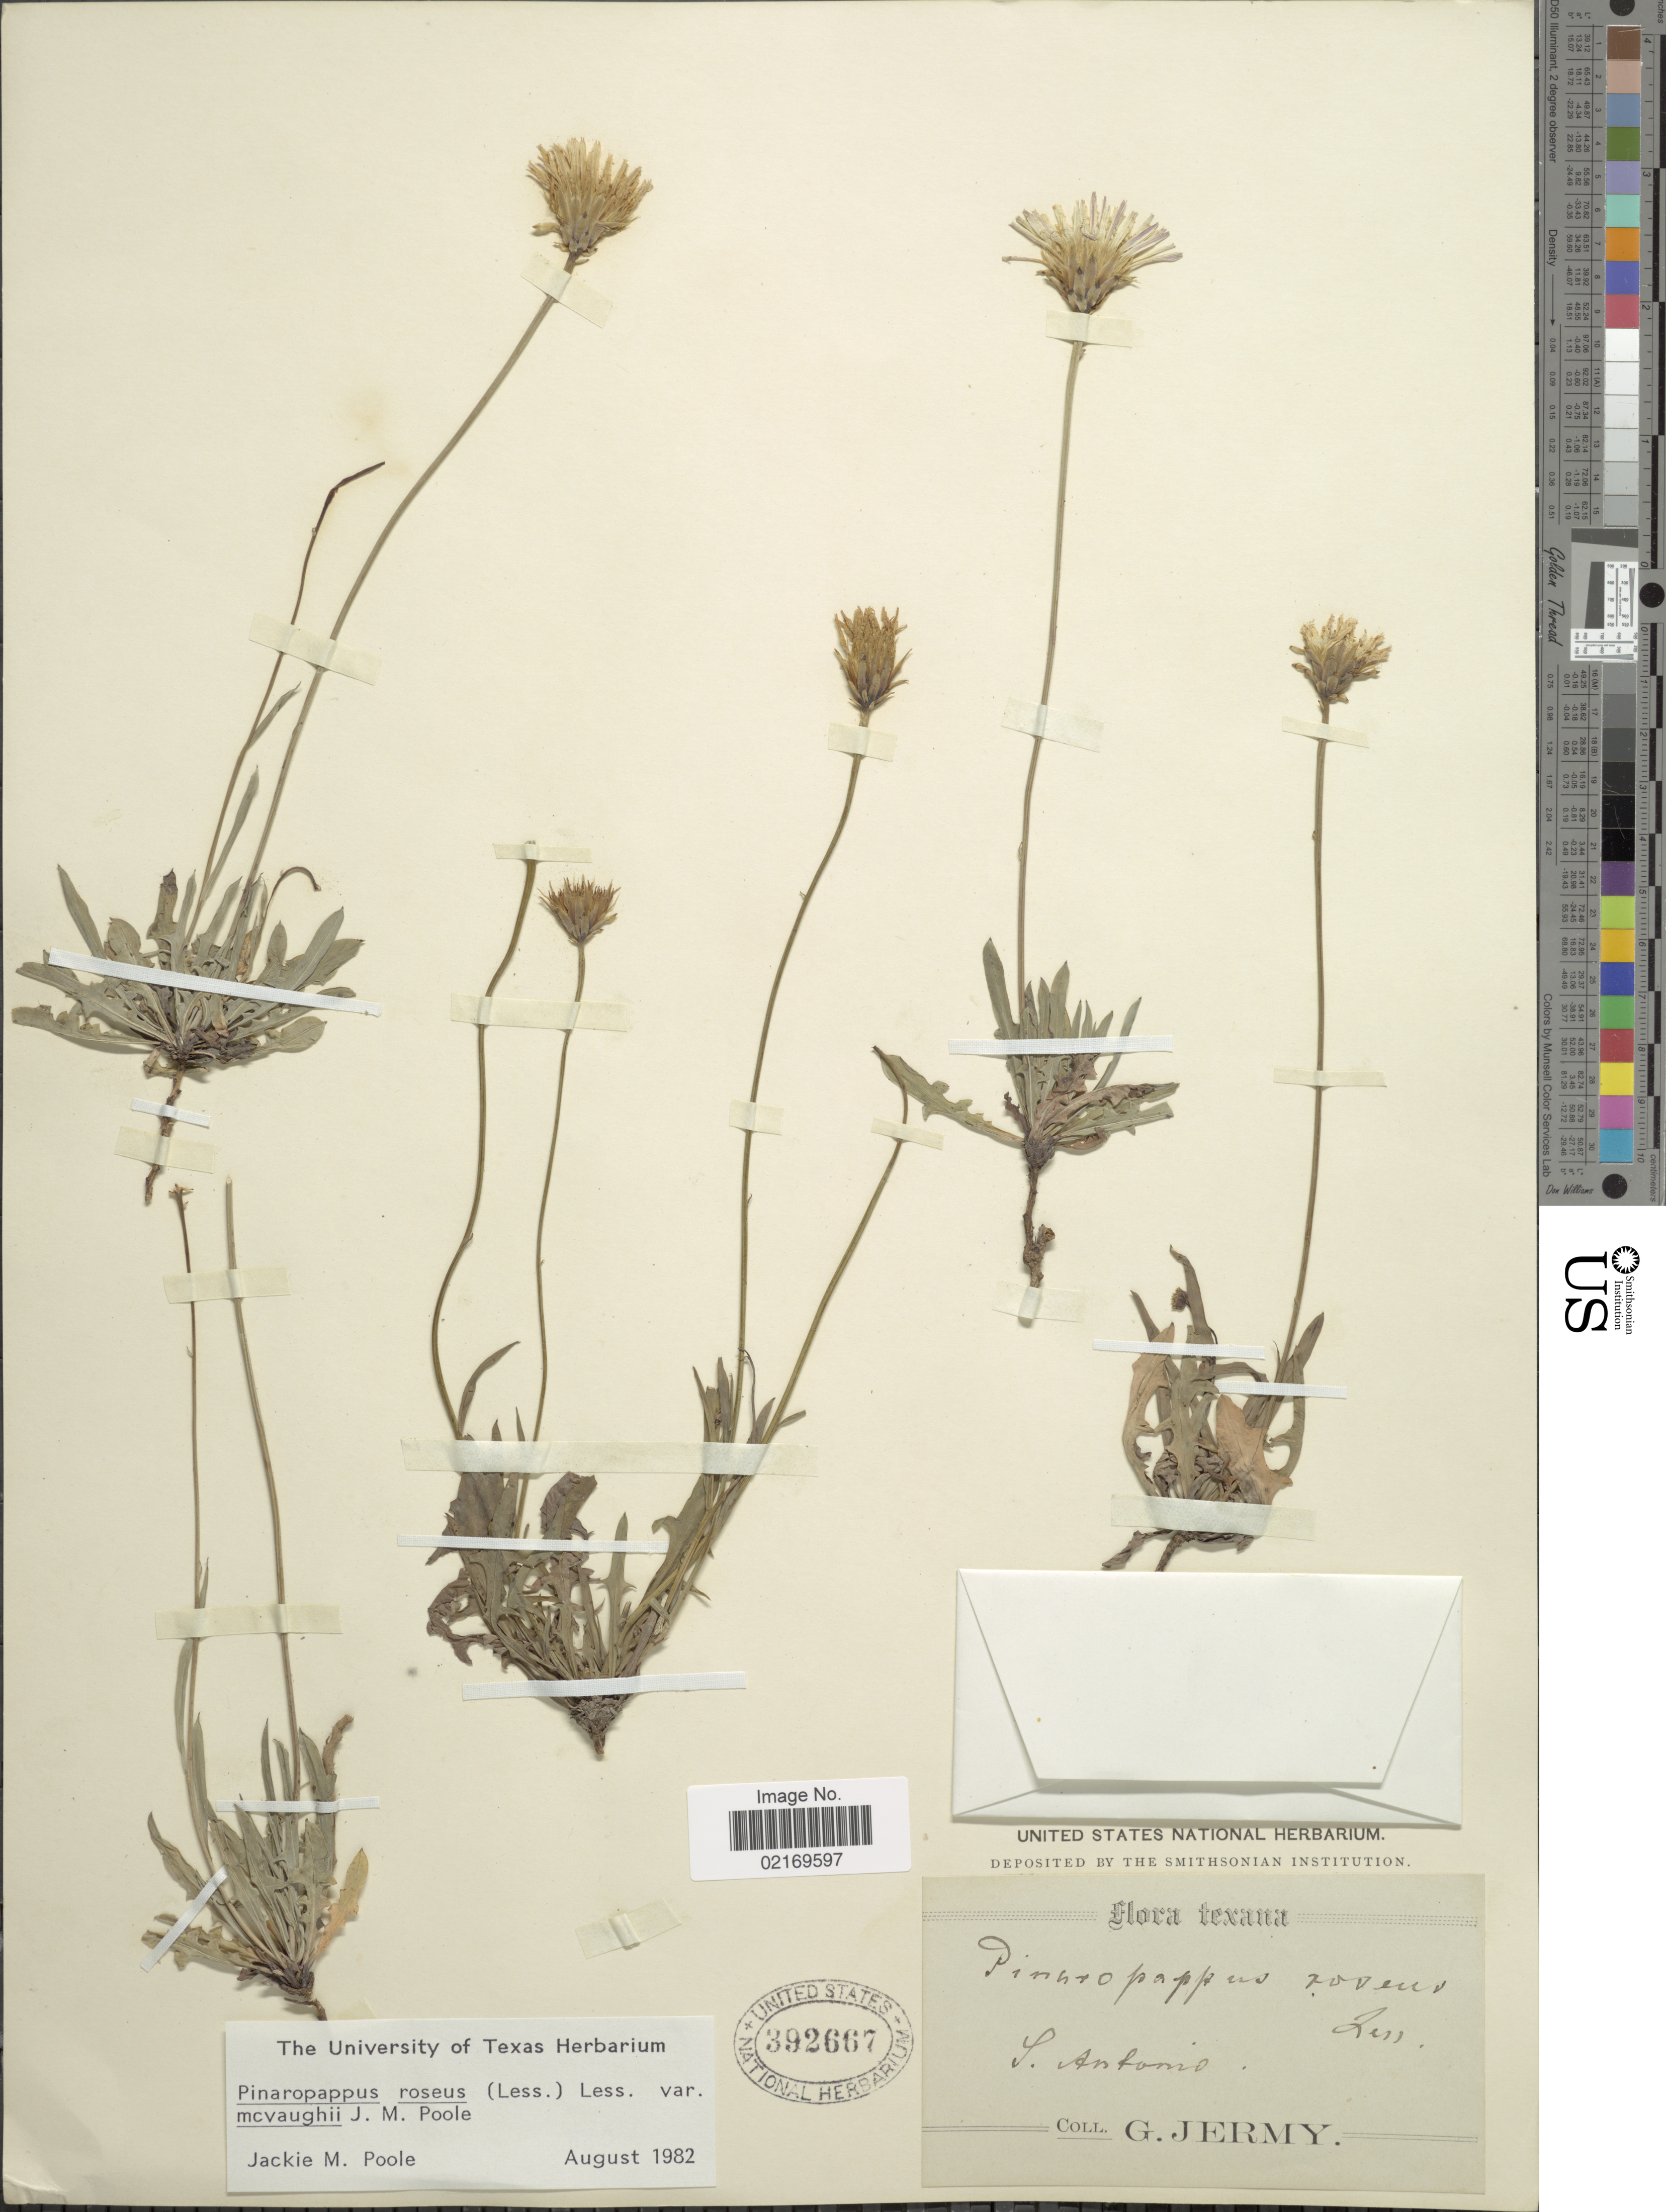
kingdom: Plantae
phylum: Tracheophyta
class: Magnoliopsida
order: Asterales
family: Asteraceae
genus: Pinaropappus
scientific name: Pinaropappus roseus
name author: Less.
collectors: G. Jermy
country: United States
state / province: Texas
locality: Texana, S. Antonio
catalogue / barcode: US 392667